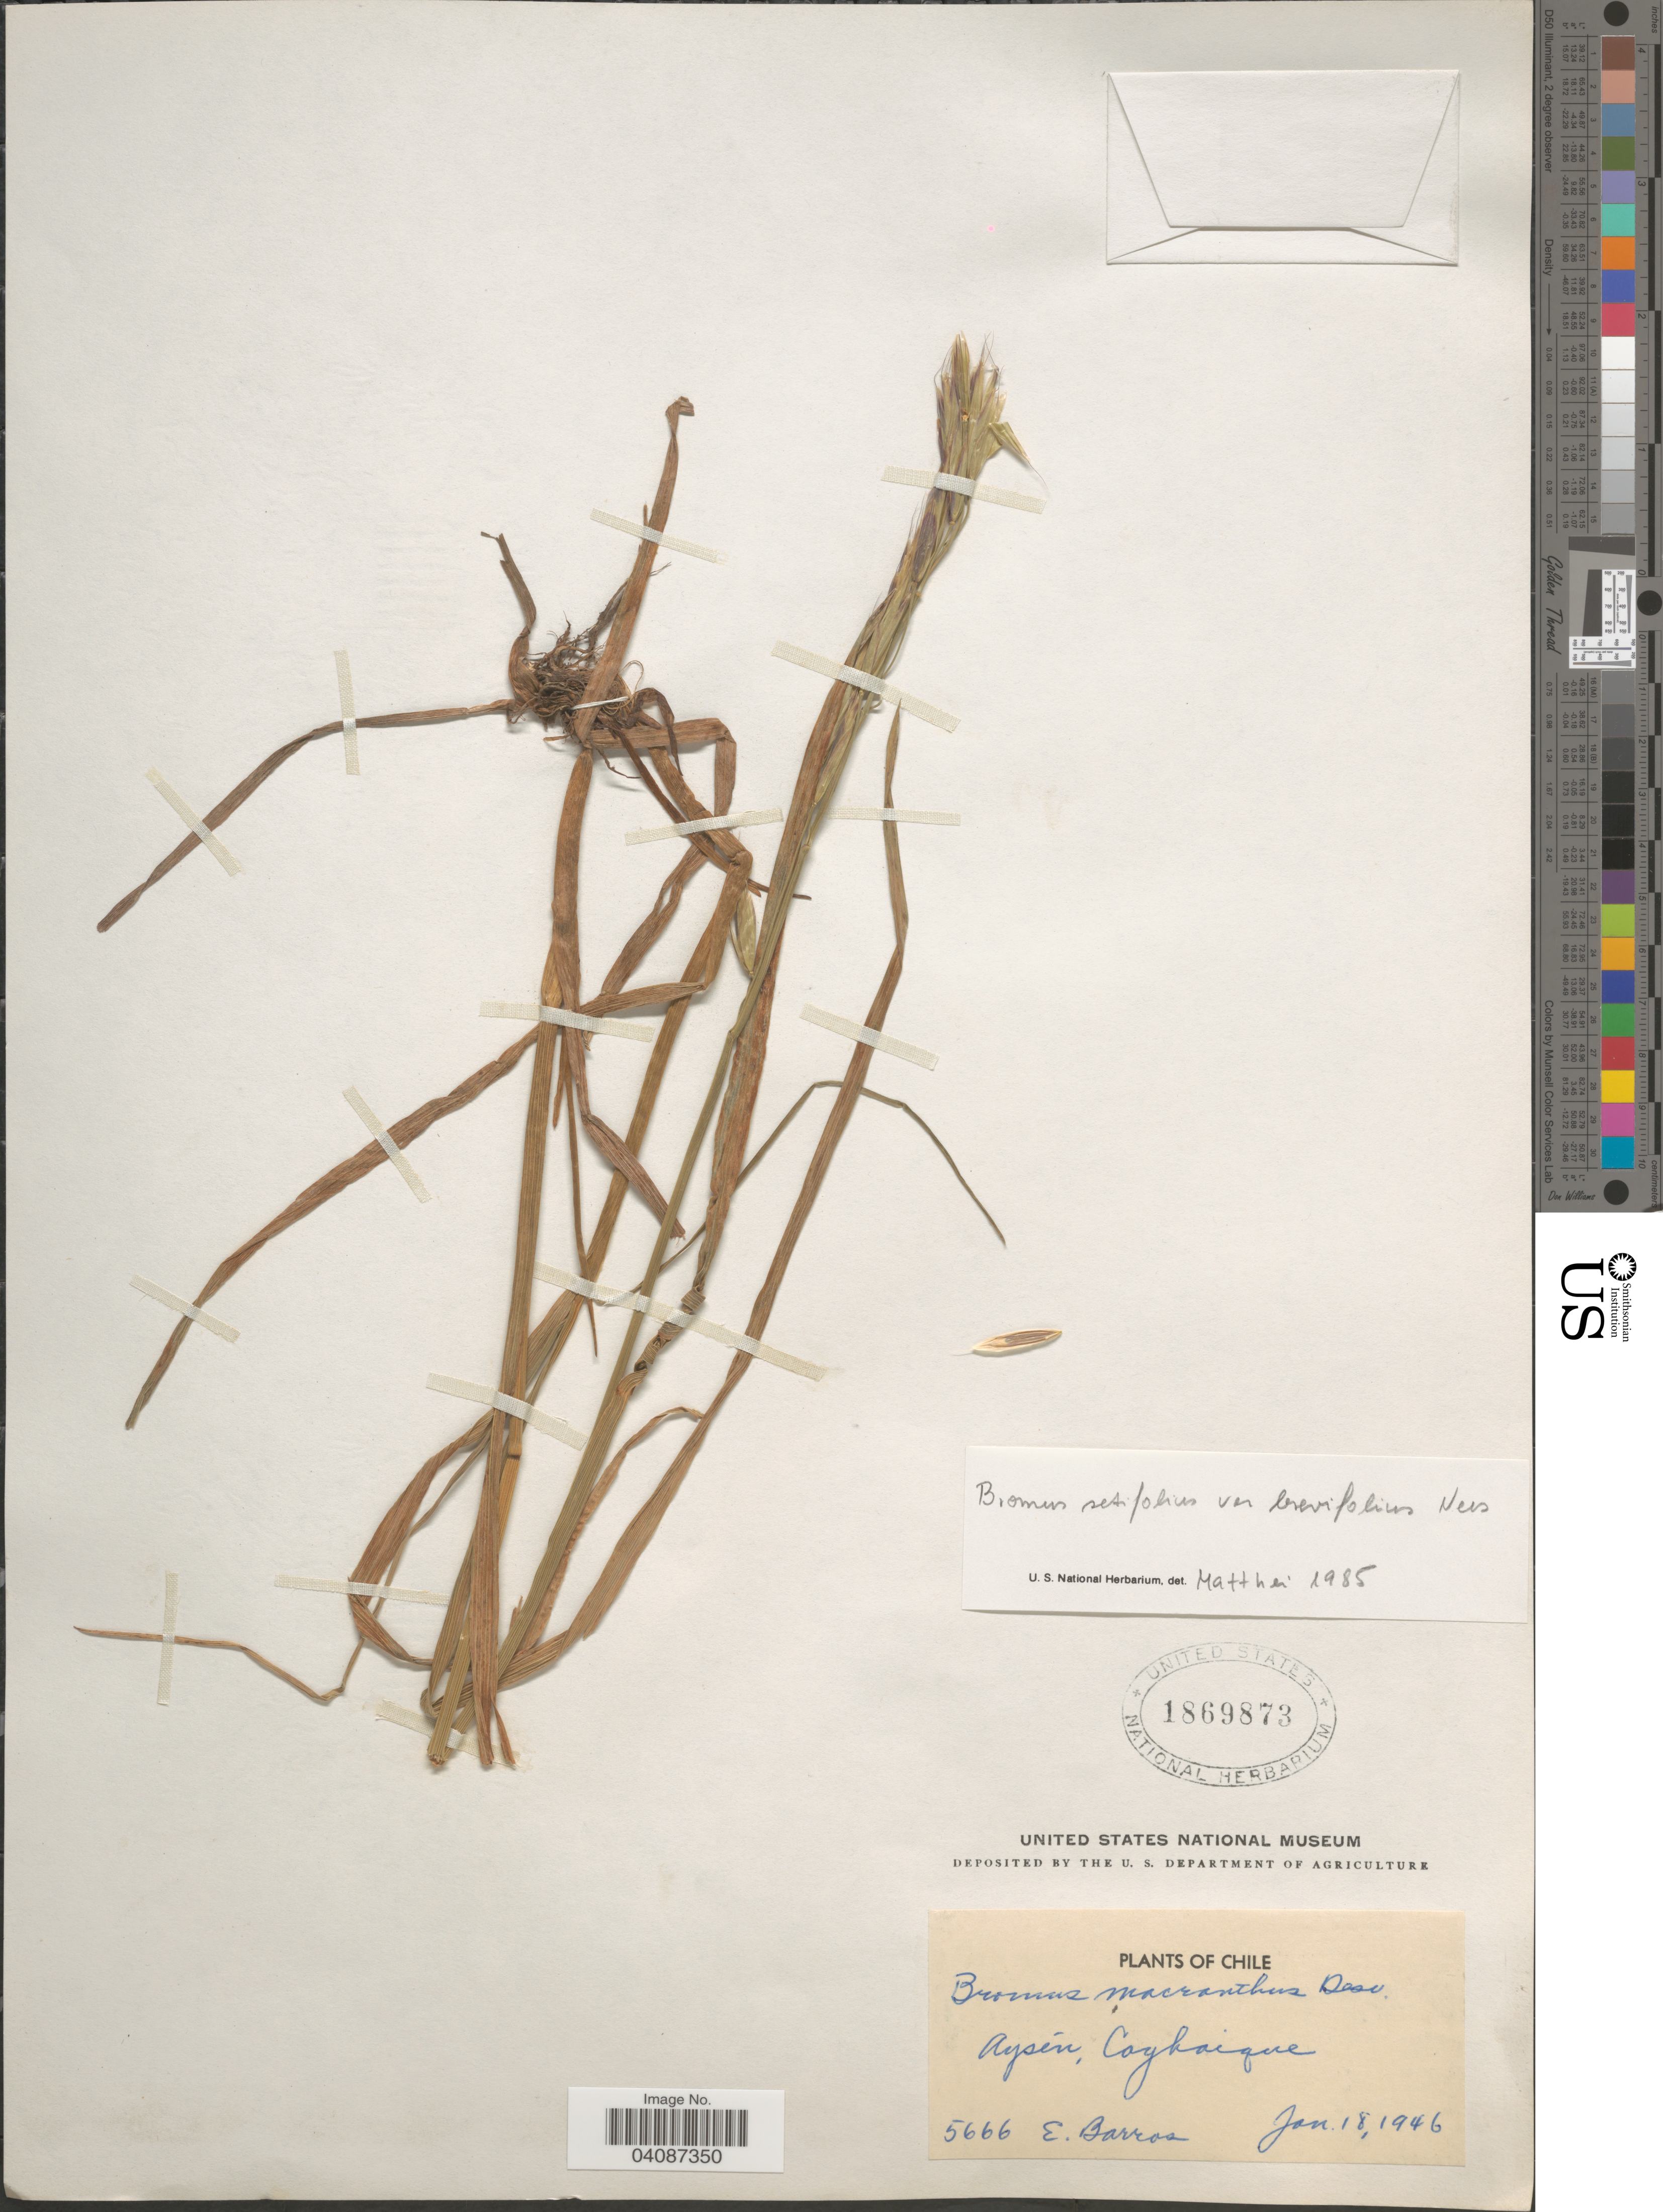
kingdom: Plantae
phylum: Tracheophyta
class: Liliopsida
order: Poales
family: Poaceae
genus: Bromus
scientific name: Bromus setifolis var. brevifolius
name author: Nees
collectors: E. Barros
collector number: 5666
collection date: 1946-01-18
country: Chile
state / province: Aisén (XI)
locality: Aysén, Coyhaique.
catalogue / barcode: US 1869873